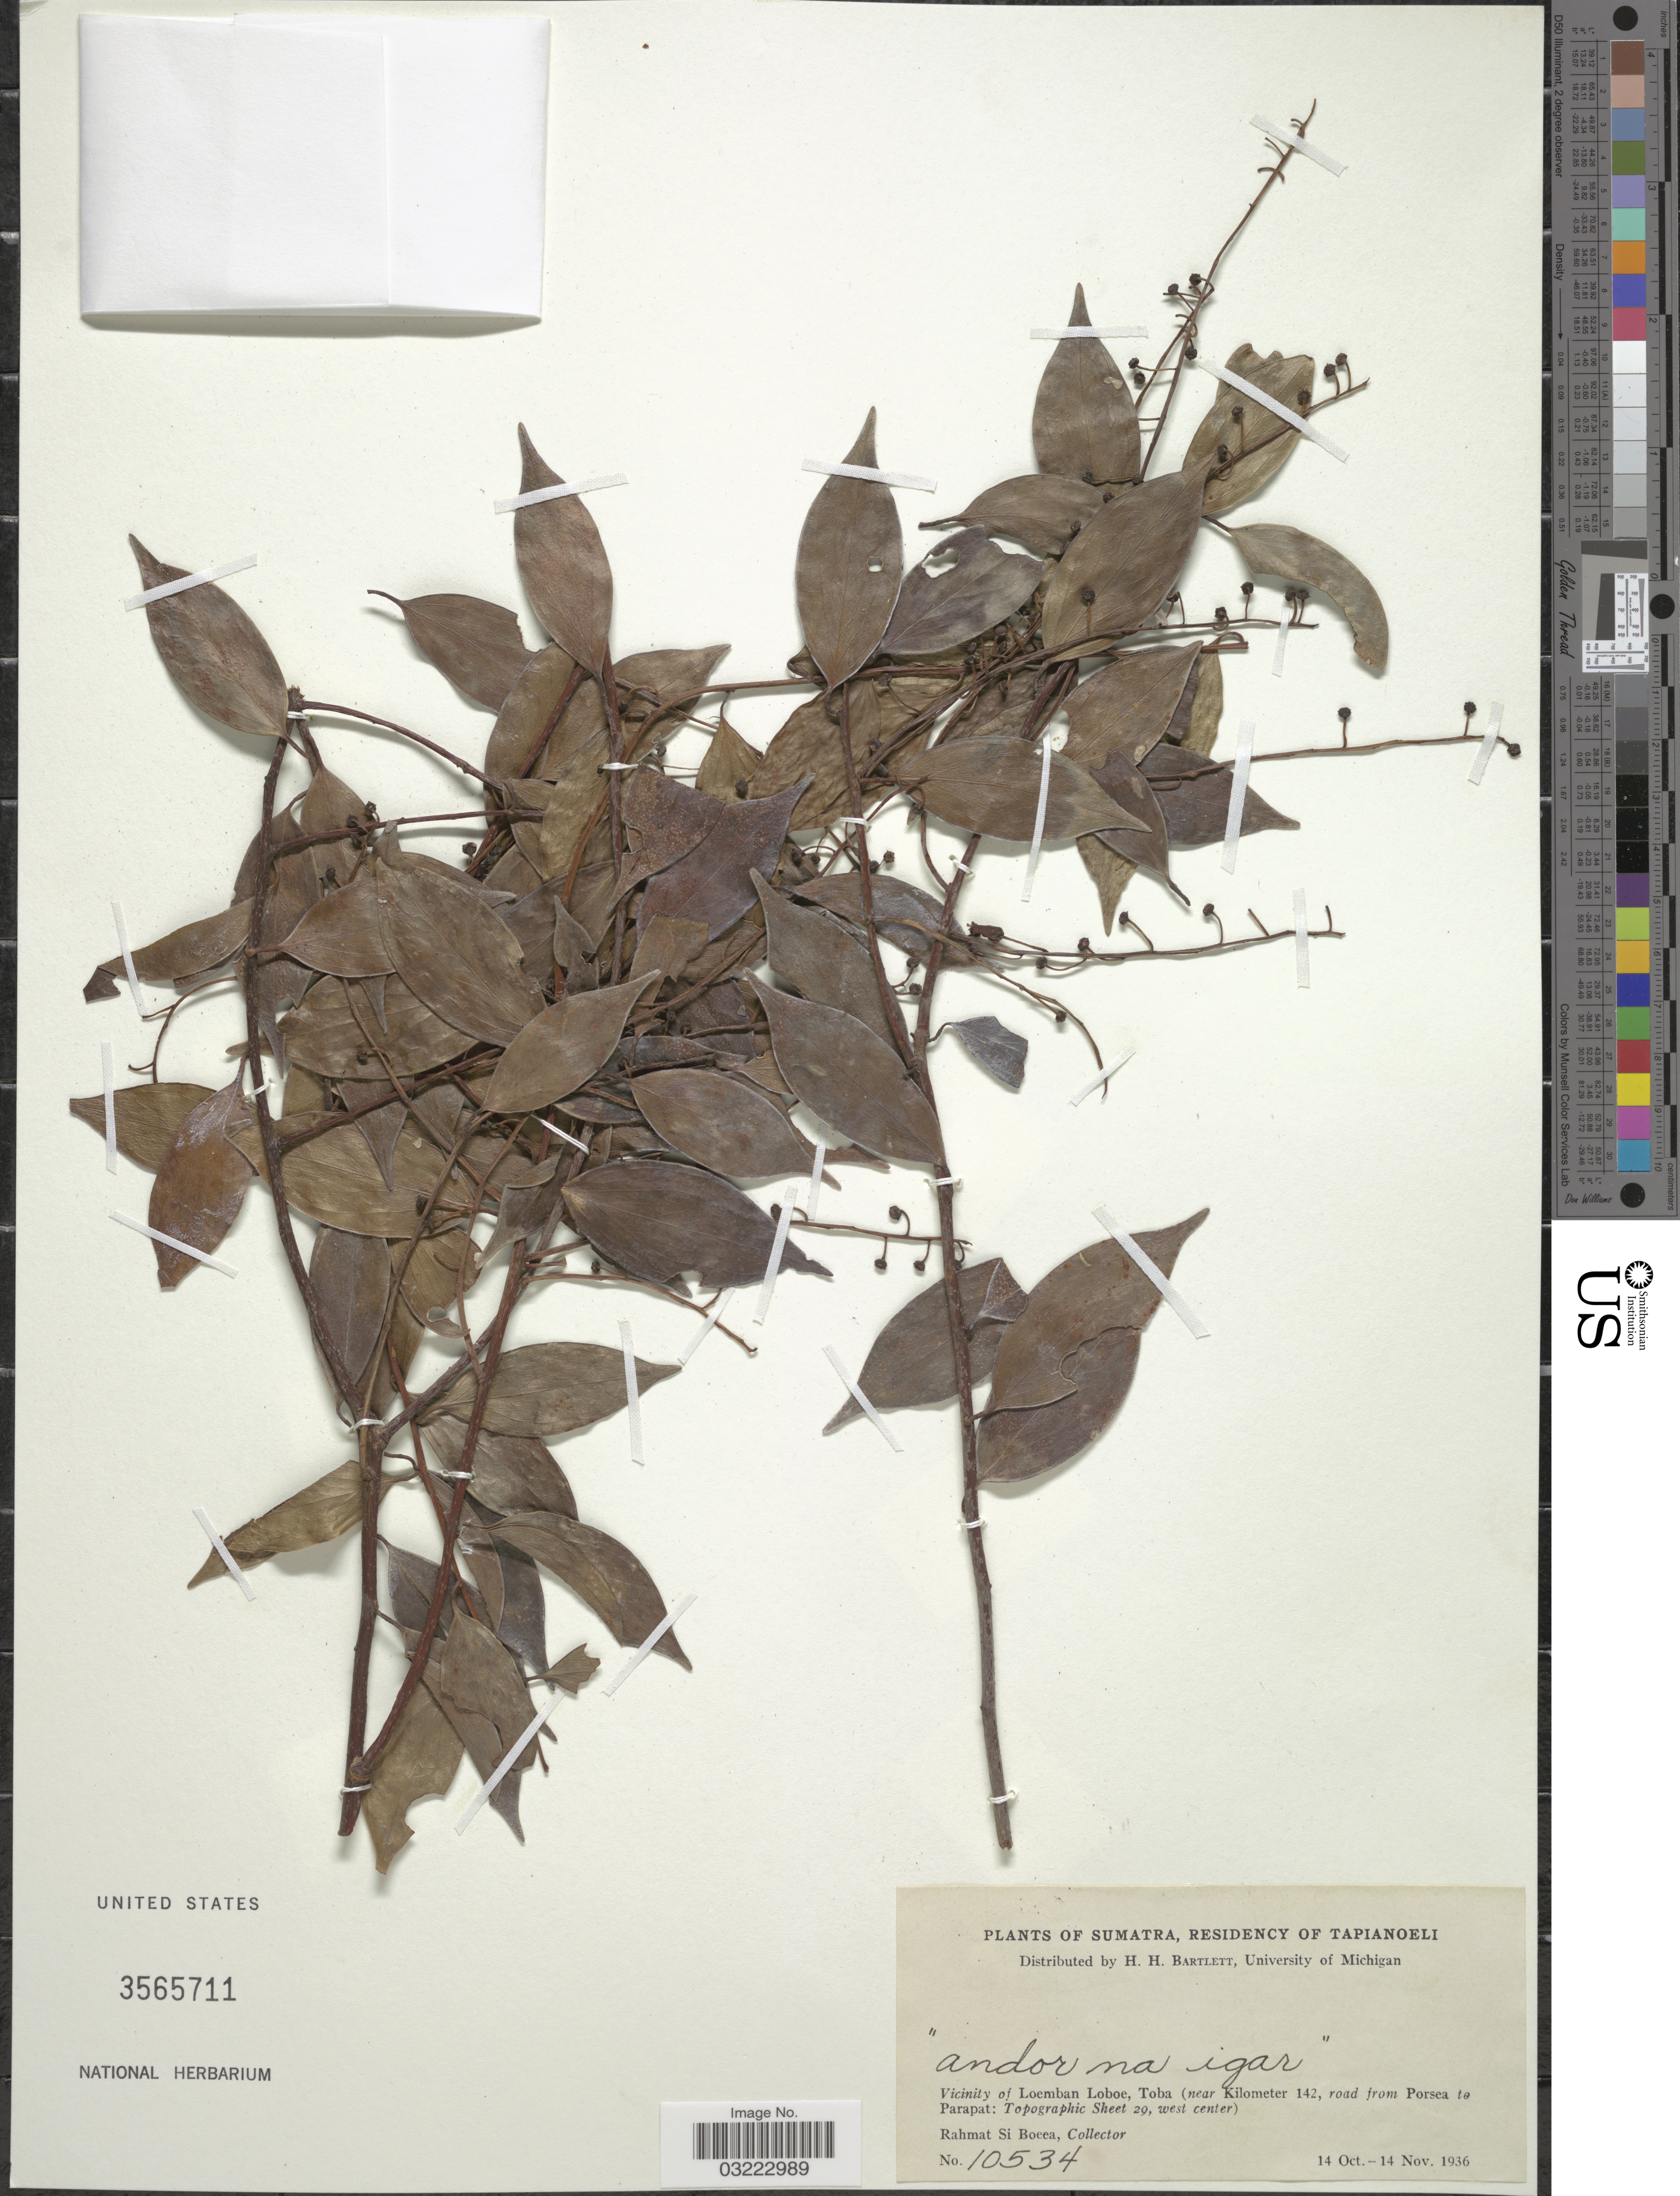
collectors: Rahmat Si Boeea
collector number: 10534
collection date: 1936-10-14/1936-11-14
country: Indonesia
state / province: Sumatra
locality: Residency Tapianoeli. Vicinity of Loemban Loboe, Toba (near Kilometer 142, road from Porsea to Parapat: Topographic Sheet 29, west center).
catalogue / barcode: US 3565711